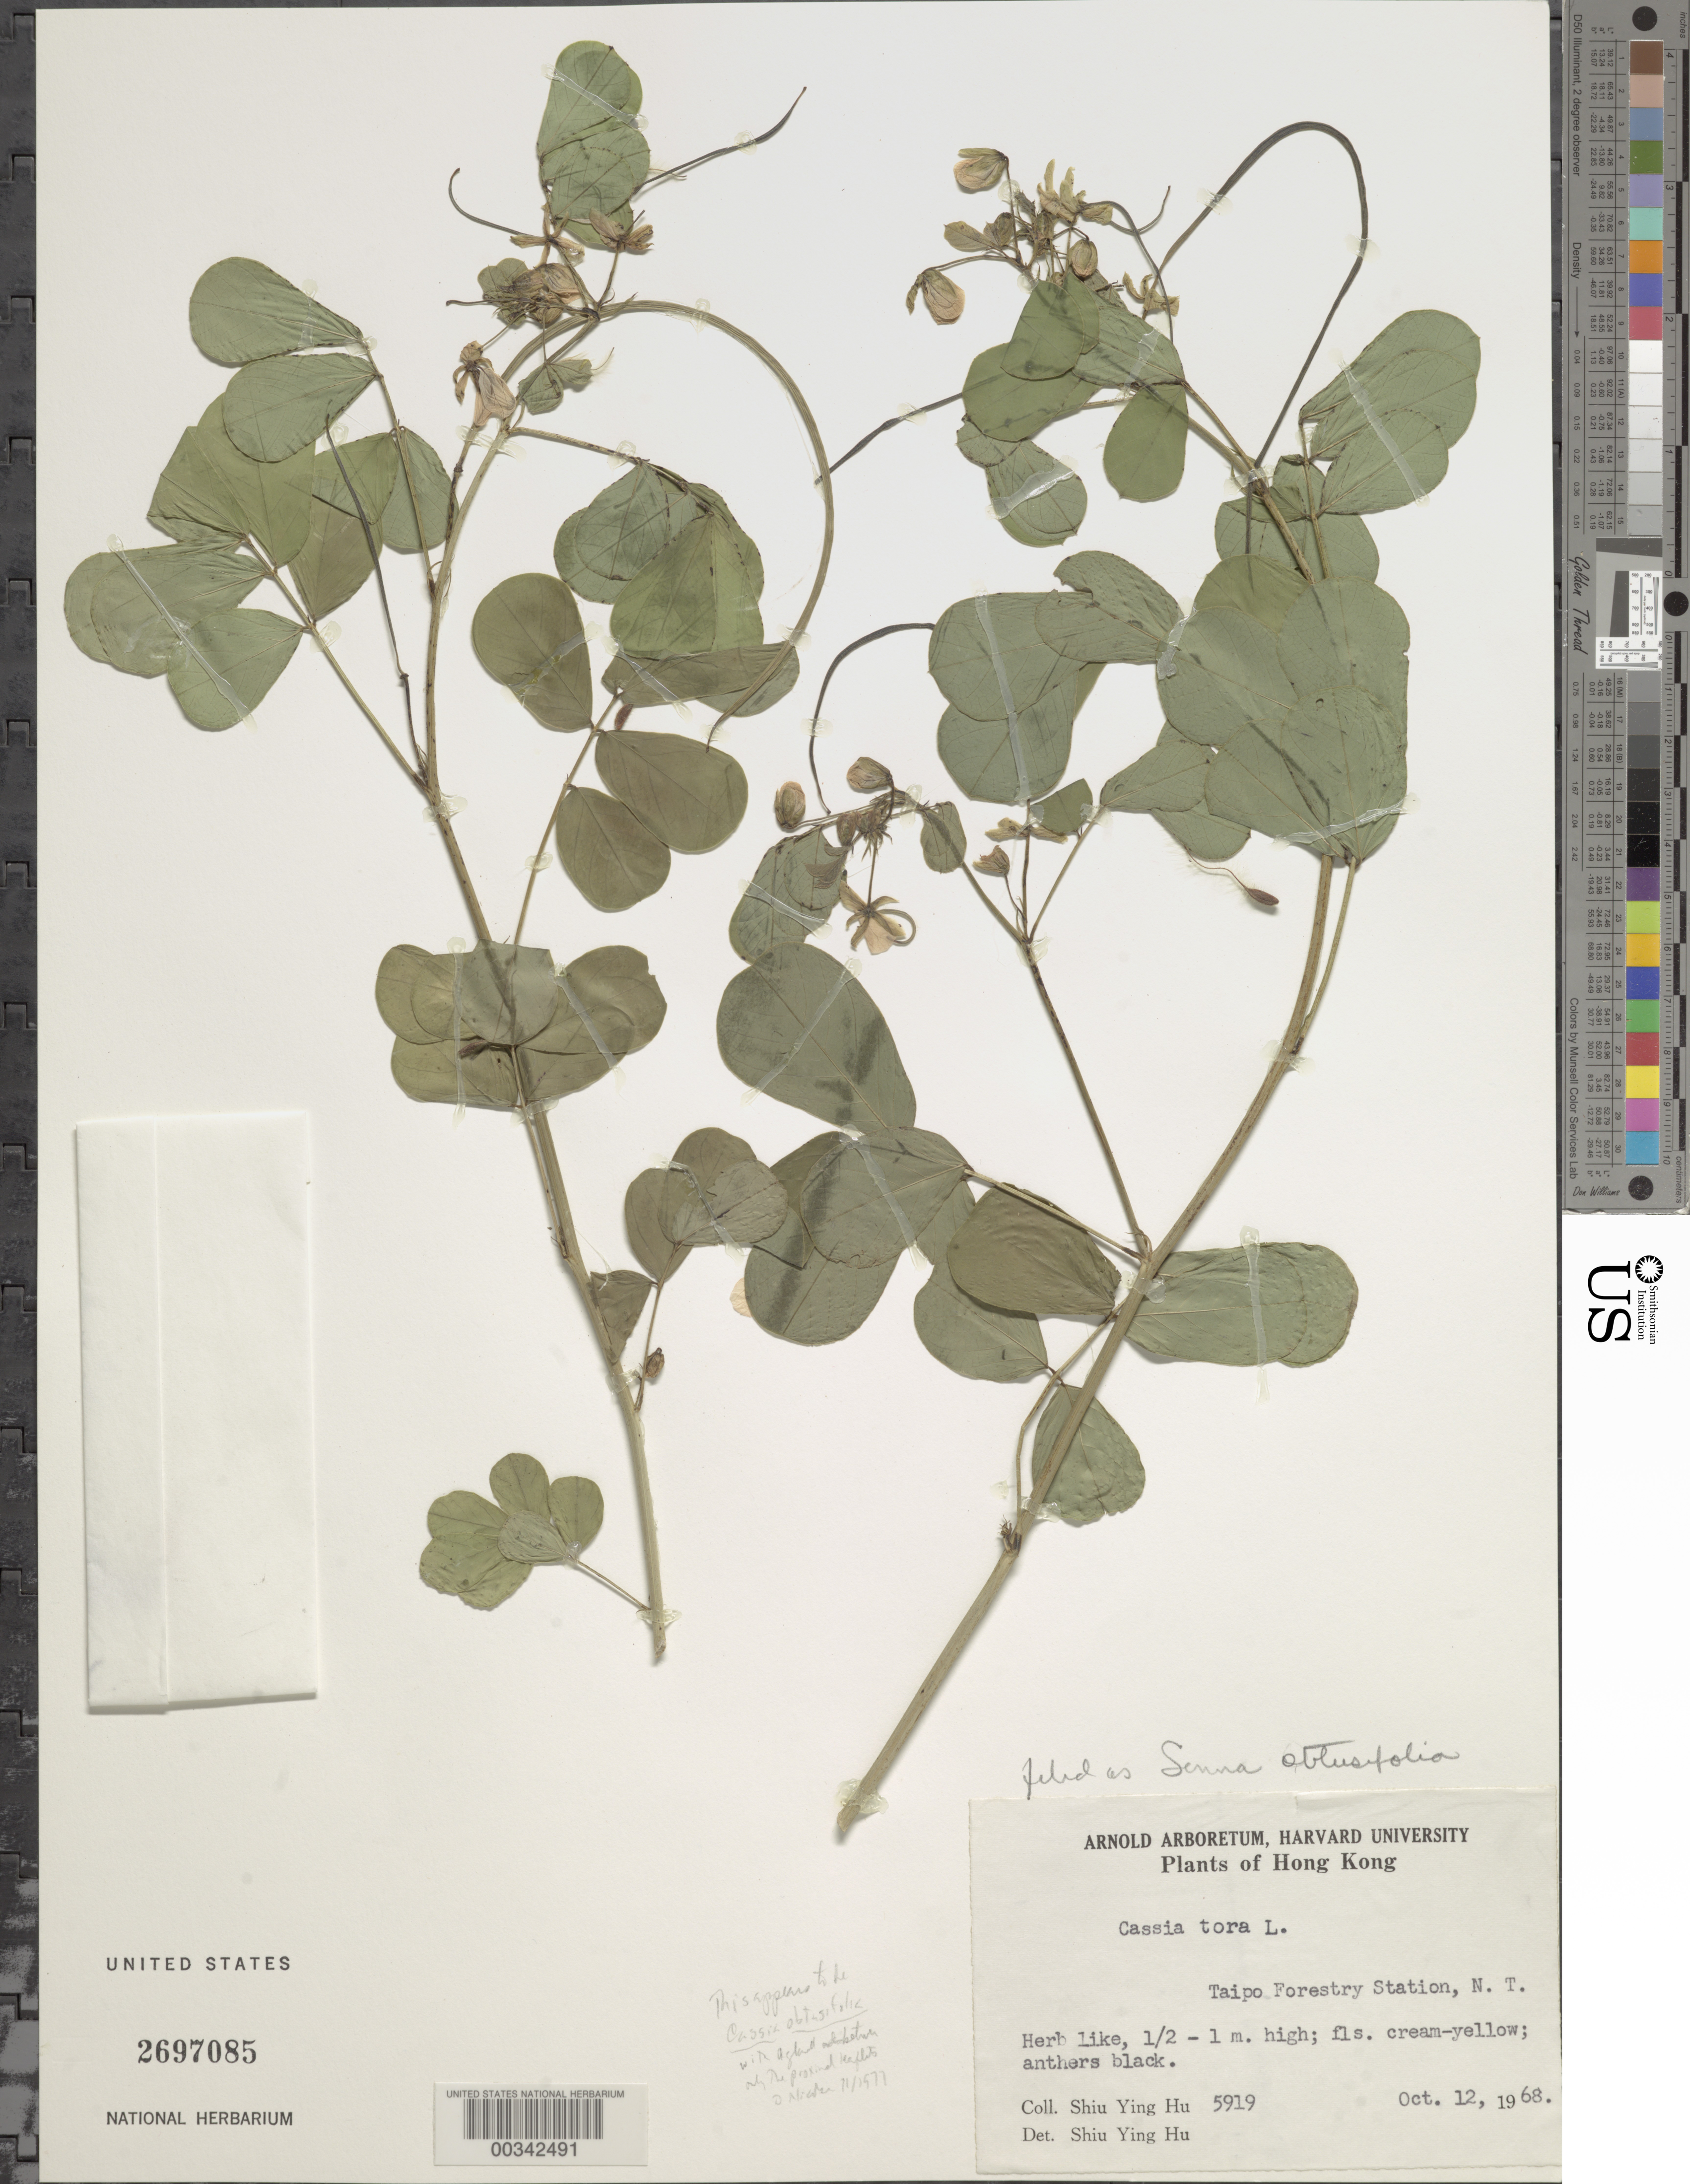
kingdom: Plantae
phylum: Tracheophyta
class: Magnoliopsida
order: Fabales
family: Fabaceae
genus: Senna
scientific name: Senna obtusifolia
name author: (L.) H.S. Irwin & Barneby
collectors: S. Y. Hu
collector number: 5919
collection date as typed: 12 Oct 1968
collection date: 1968-10-12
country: China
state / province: Hong Kong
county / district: New Territories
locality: Taipo forestry station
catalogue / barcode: US 2697085